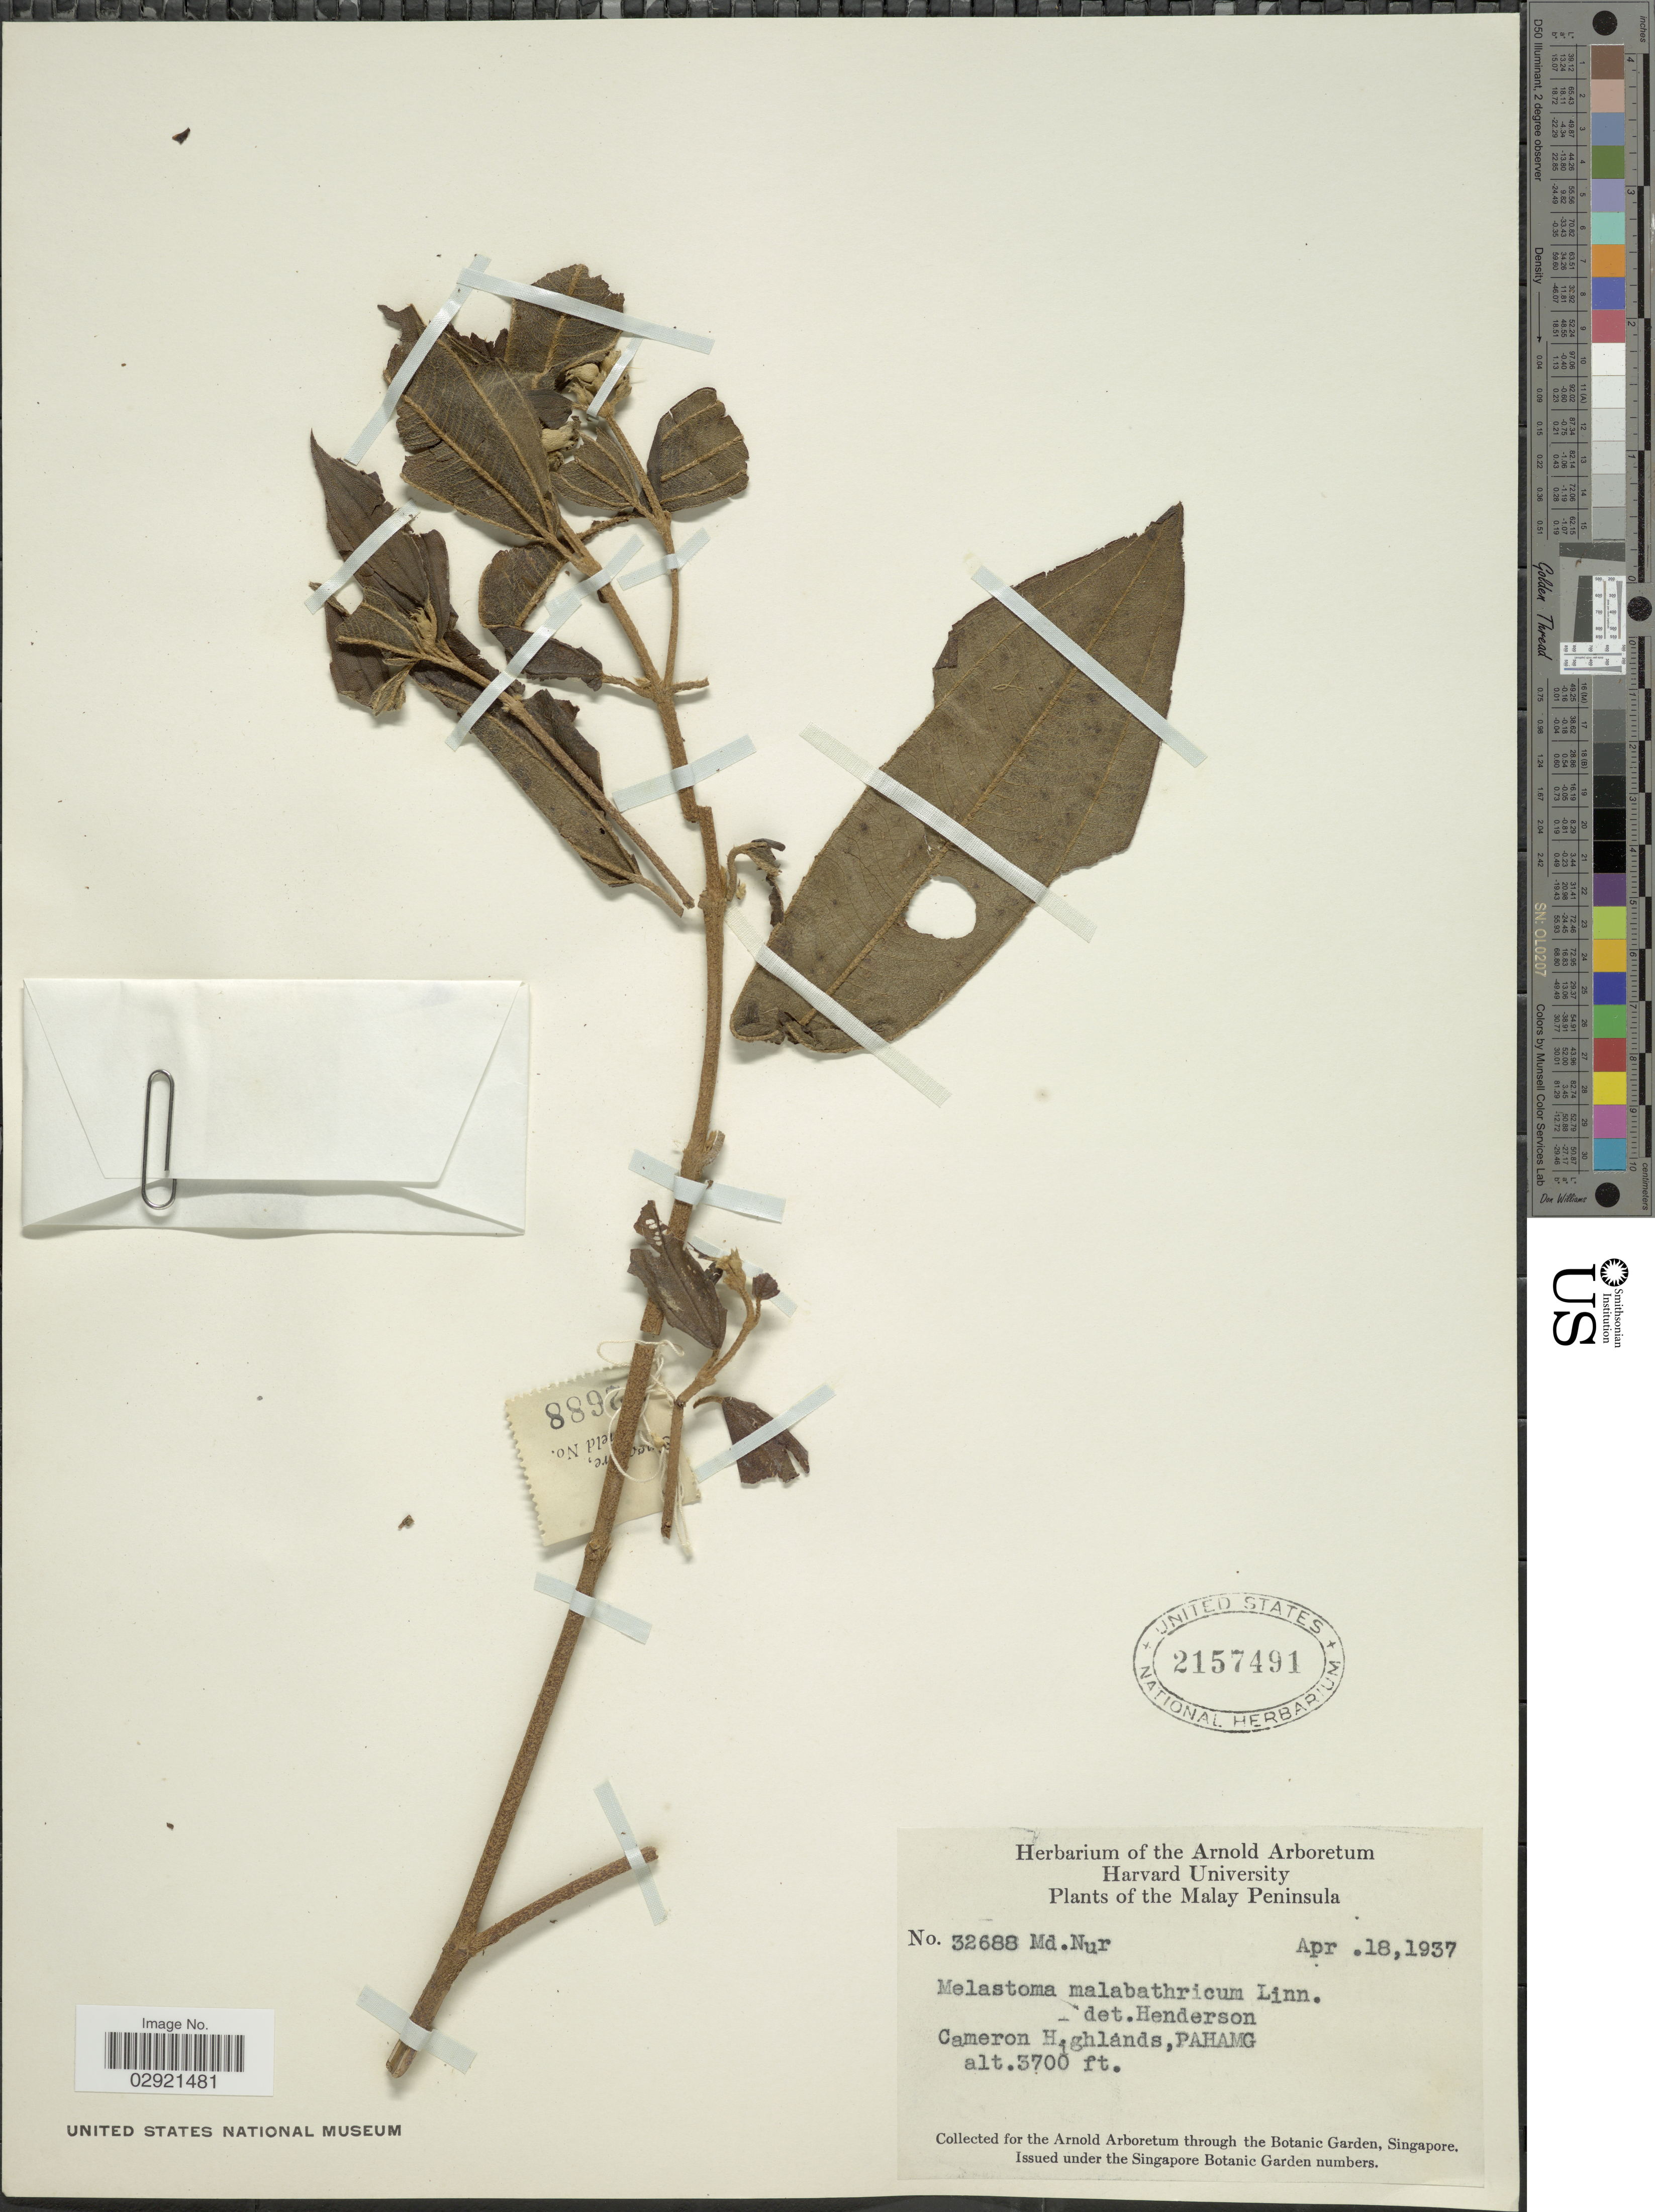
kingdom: Plantae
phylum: Tracheophyta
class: Magnoliopsida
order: Myrtales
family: Melastomataceae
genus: Melastoma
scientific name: Melastoma malabathricum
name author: L.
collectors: M. Nur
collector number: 32688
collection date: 1937-04-18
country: Malaysia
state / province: Pahang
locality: Malay Peninsula. Cameron Highlands, Pahang.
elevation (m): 1128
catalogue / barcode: US 2157491